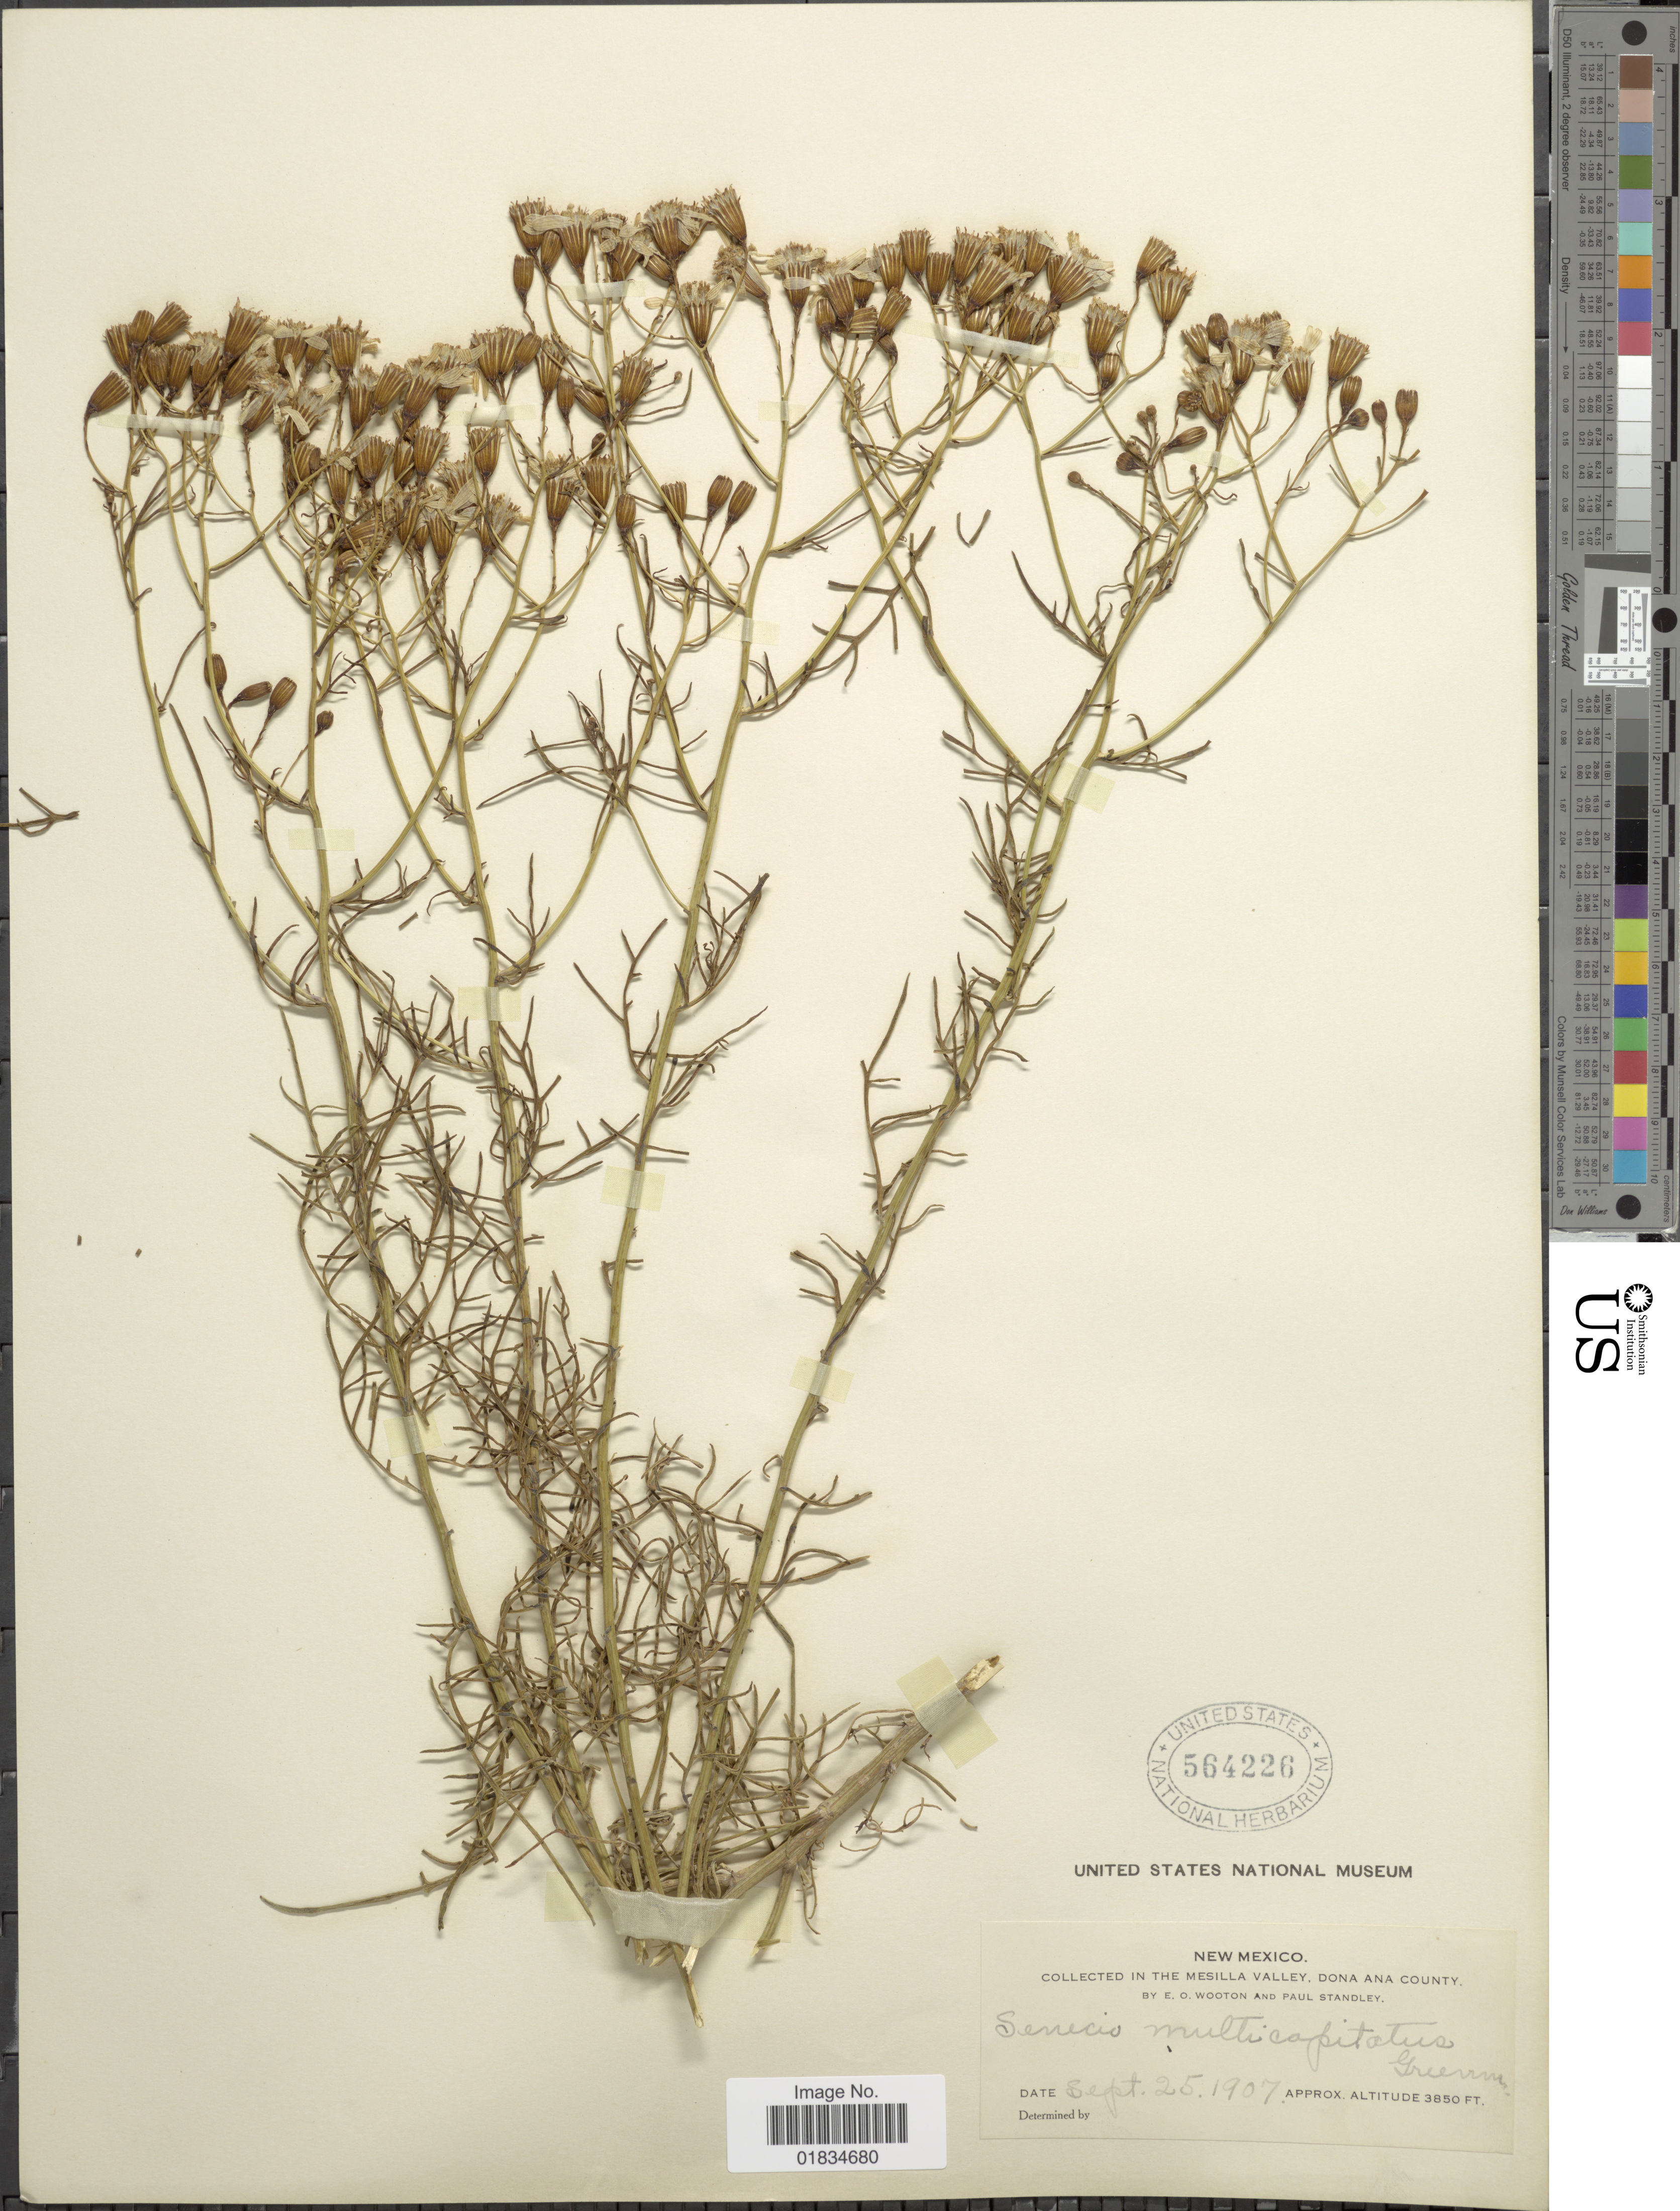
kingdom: Plantae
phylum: Tracheophyta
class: Magnoliopsida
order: Asterales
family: Asteraceae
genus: Senecio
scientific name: Senecio multicapitatus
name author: Greenm.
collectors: E. O. Wooton & P. C. Standley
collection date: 1907-09-25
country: United States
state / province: New Mexico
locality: The Mesilla Valley, Dona Ana County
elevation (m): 1173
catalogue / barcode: US 564226